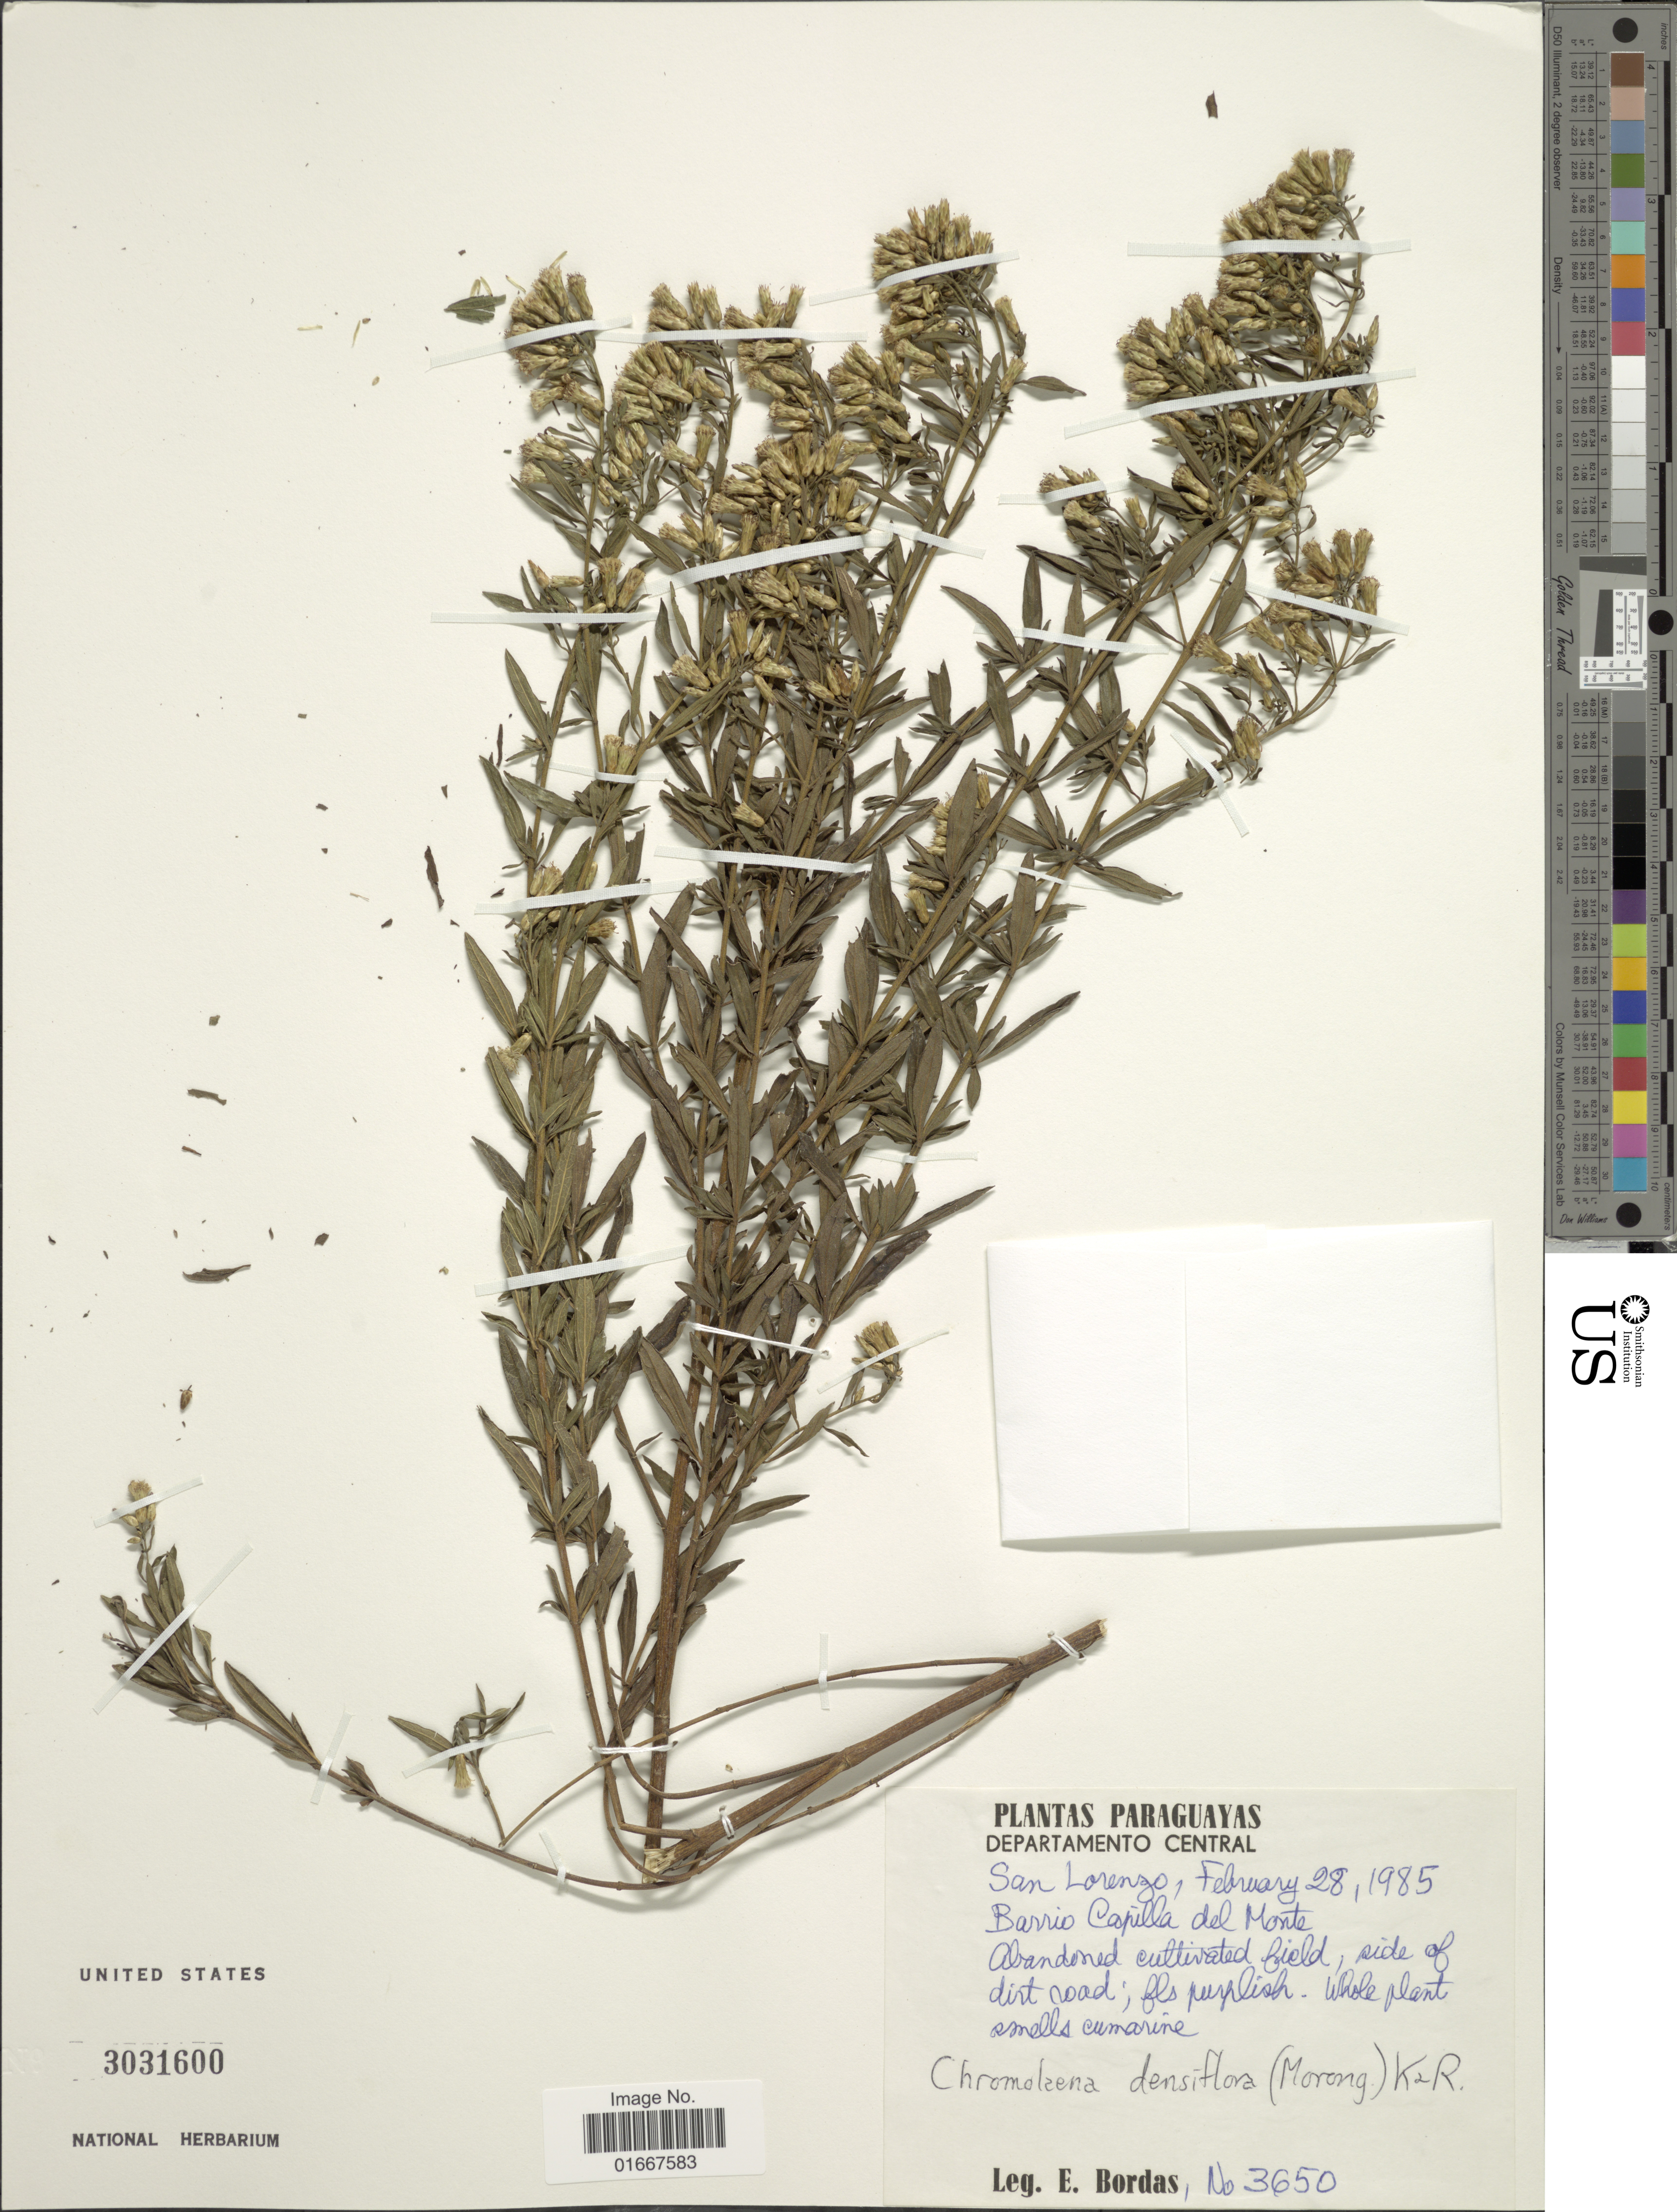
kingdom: Plantae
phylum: Tracheophyta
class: Magnoliopsida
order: Asterales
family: Asteraceae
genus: Chromolaena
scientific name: Chromolaena densiflorum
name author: (Morong) R.M. King & H. Rob.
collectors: E. Bordas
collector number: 3650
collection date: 1985-02-28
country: Paraguay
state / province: Central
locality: San Lorenzo. Barrio Capilla del Monte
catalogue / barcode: US 3031600